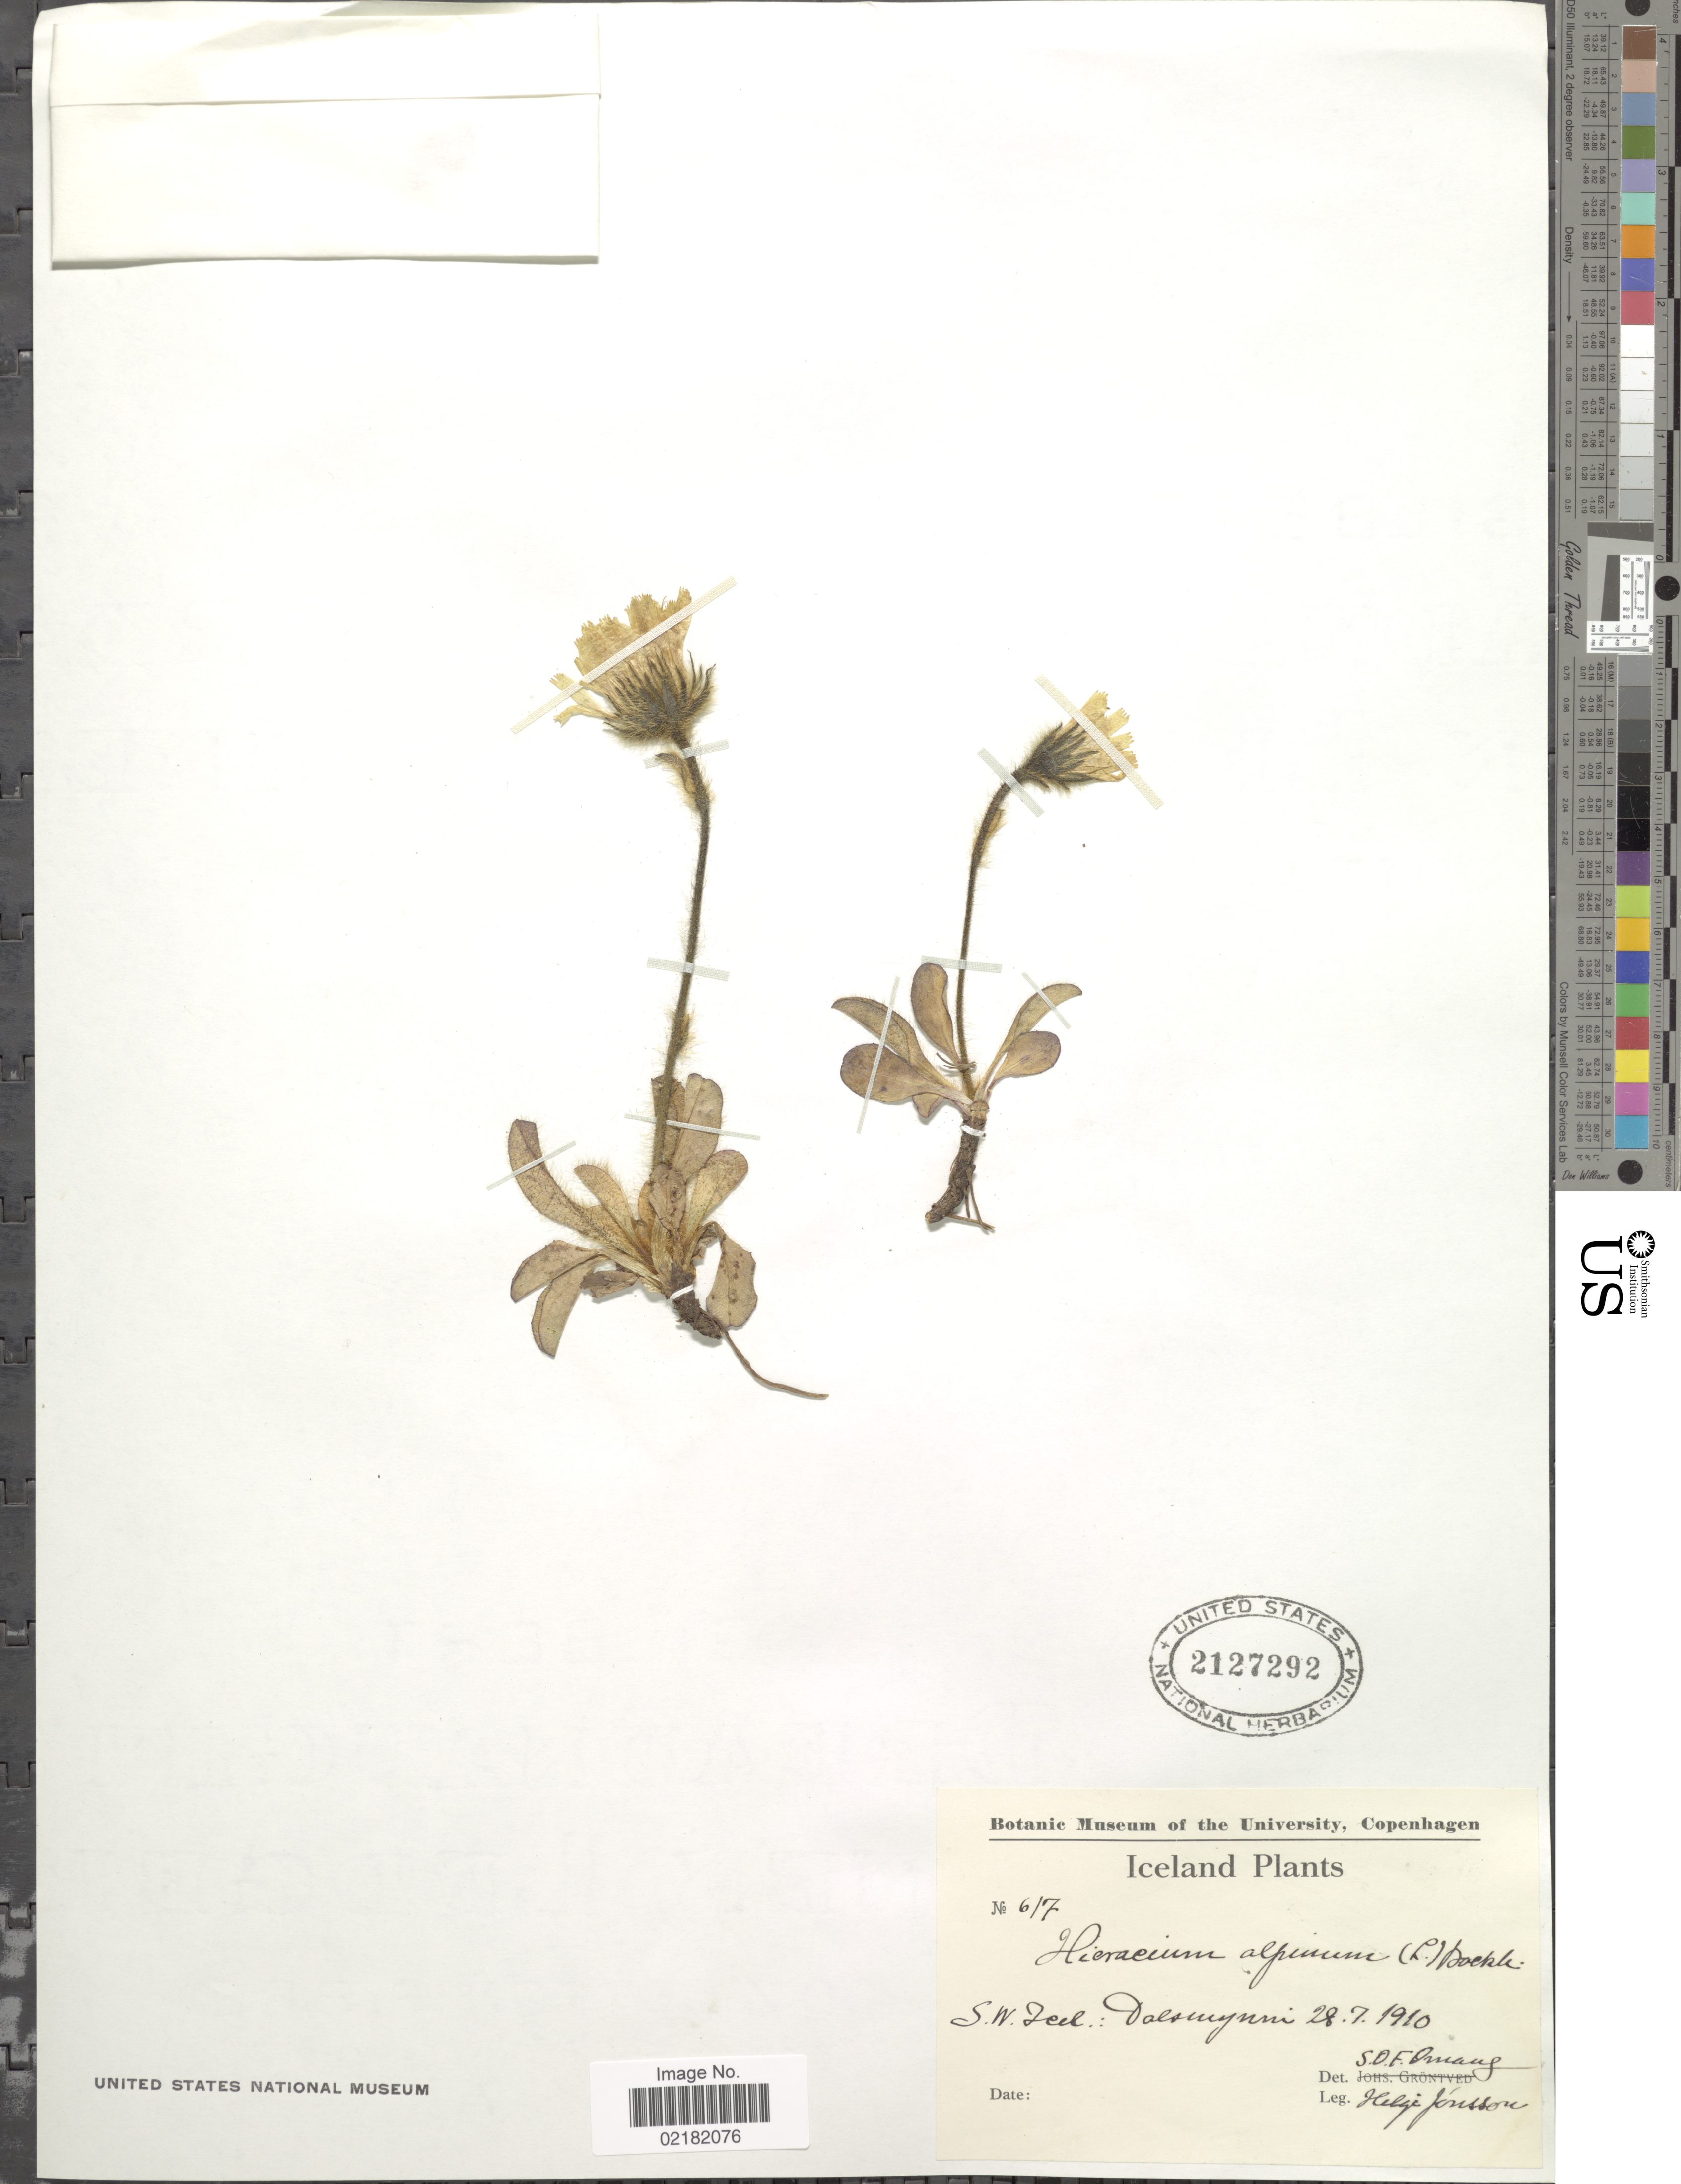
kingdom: Plantae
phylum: Tracheophyta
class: Magnoliopsida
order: Asterales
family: Asteraceae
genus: Hieracium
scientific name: Hieracium alpinum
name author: L.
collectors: H. Jónsson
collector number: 617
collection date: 1910-07-28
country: Iceland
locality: S.W. Isel.: Dalsmynni.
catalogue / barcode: US 2127292